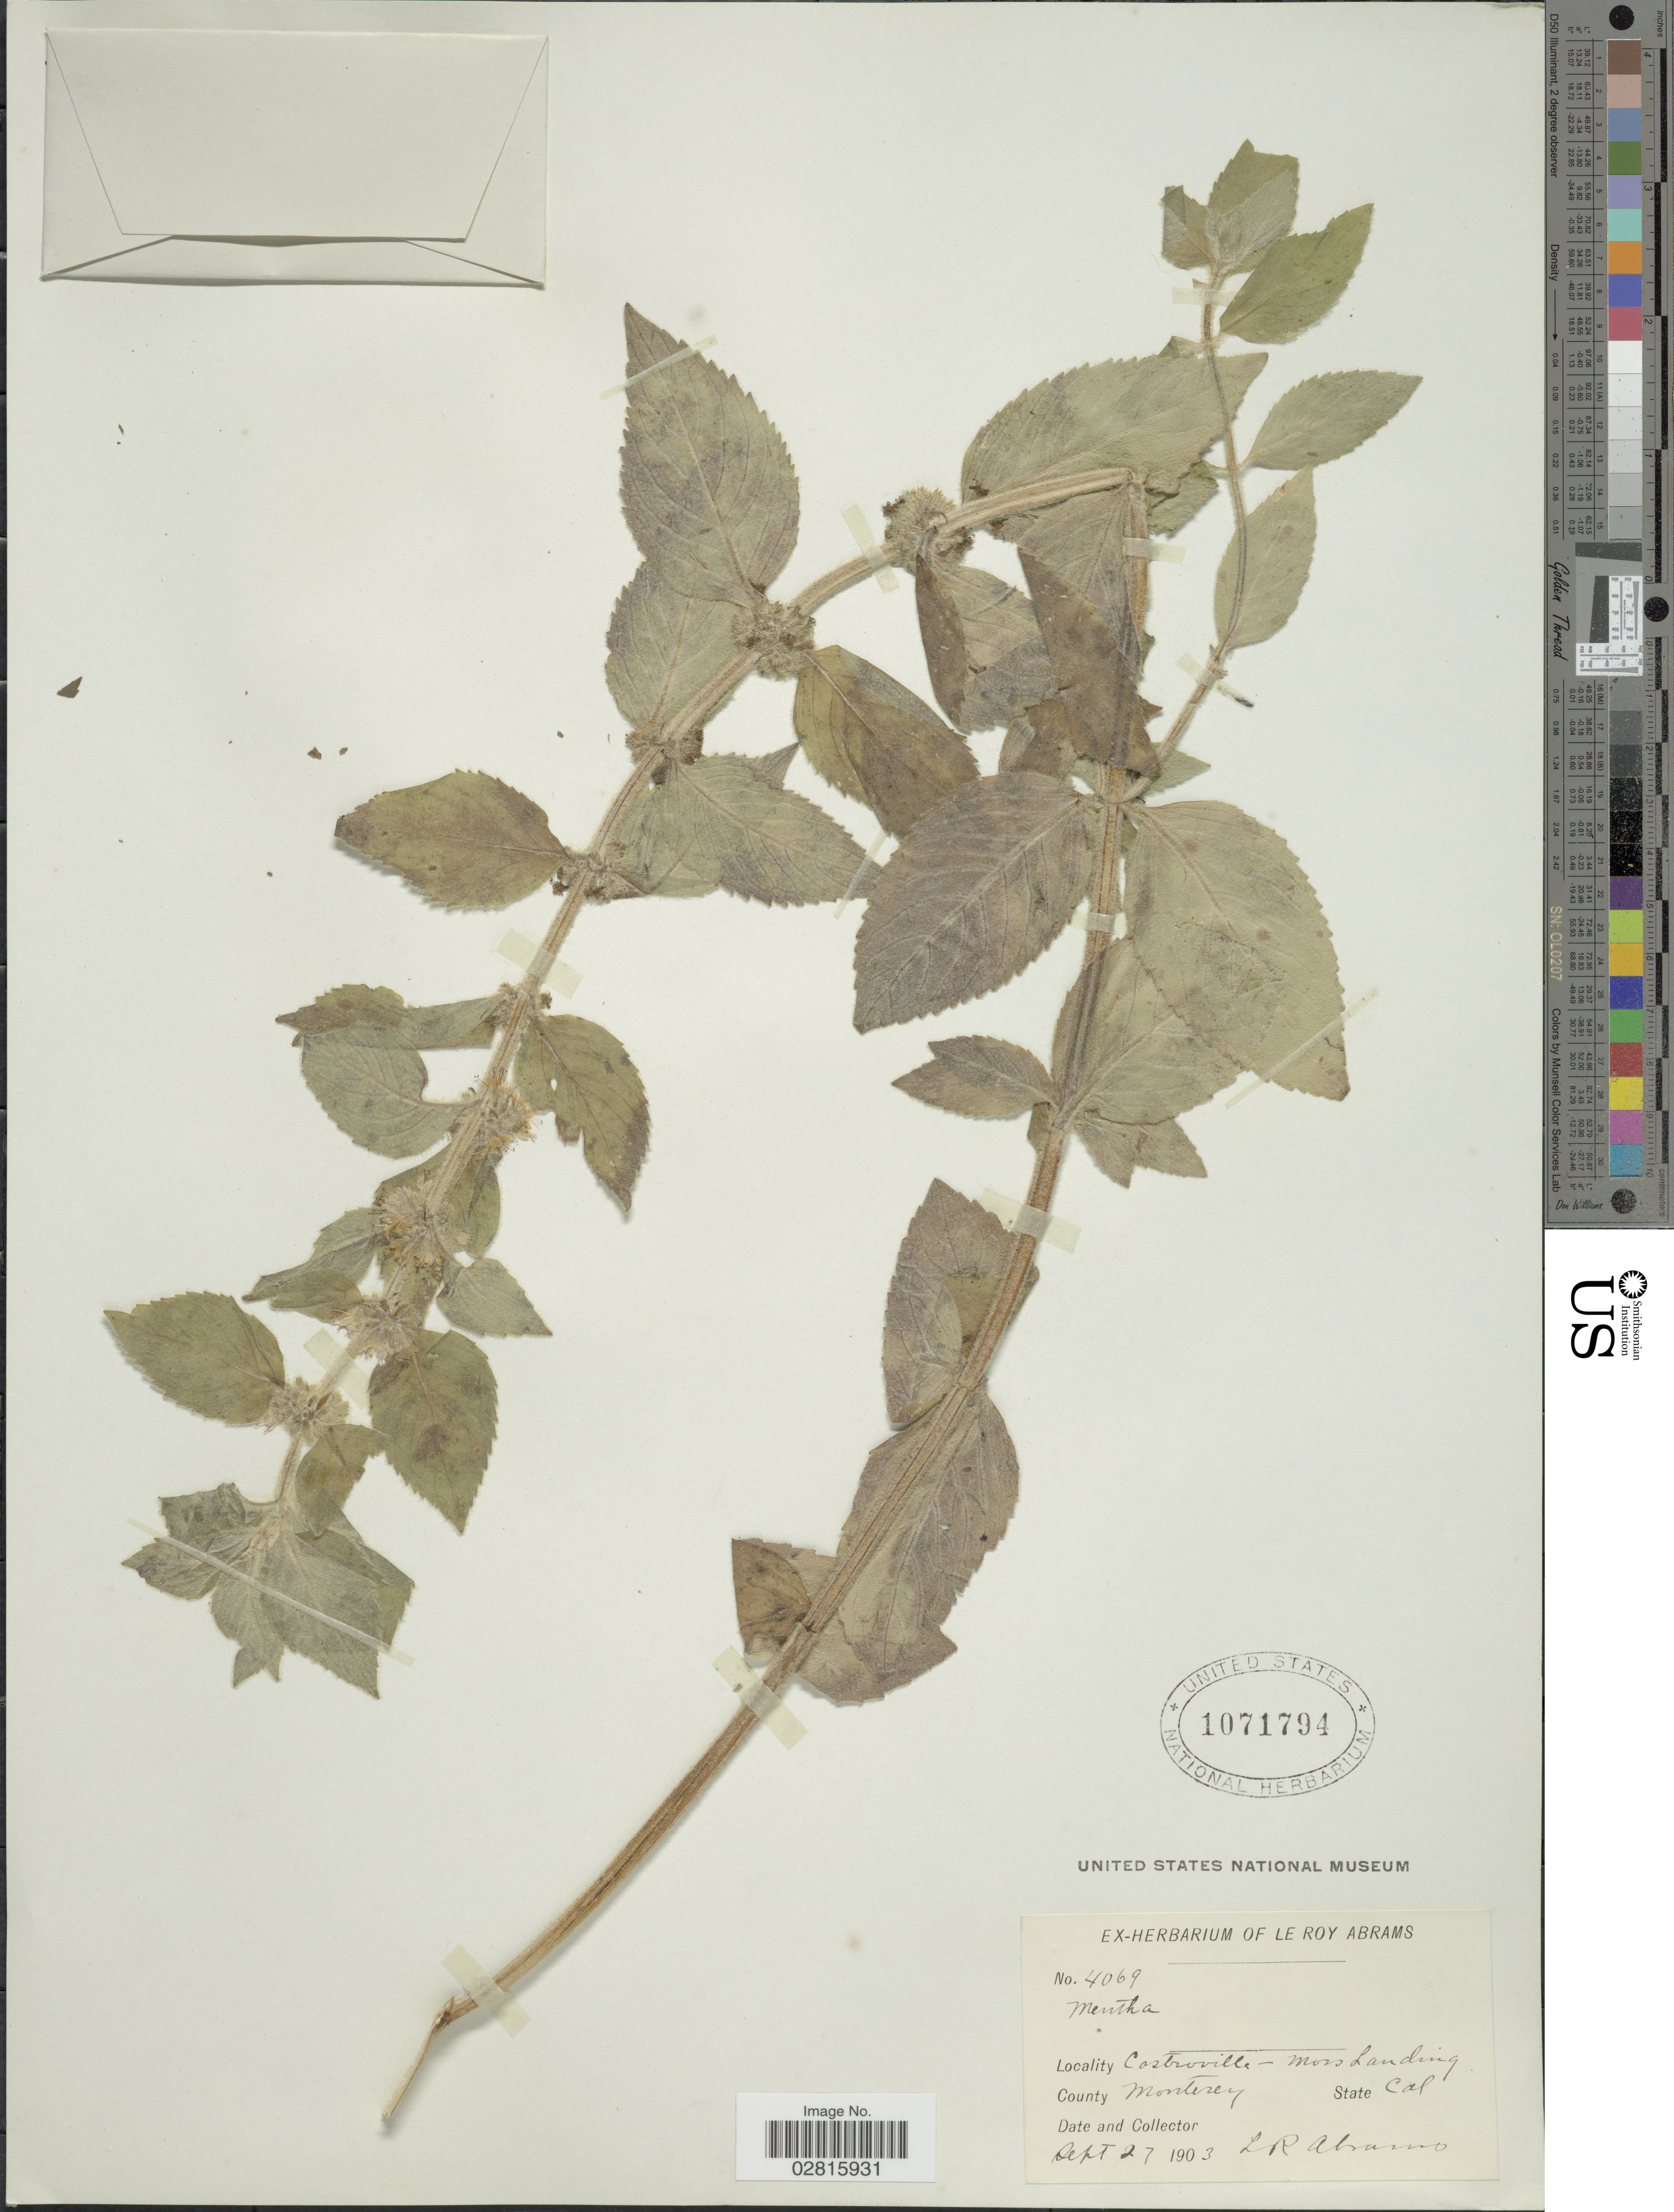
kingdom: Plantae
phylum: Tracheophyta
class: Magnoliopsida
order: Lamiales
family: Lamiaceae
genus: Mentha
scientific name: Mentha sp.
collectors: L. Abrams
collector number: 4069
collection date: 1903-09-27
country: United States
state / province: California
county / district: Monterey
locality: Costerville - Moss Landing. County Monterey. State Cal.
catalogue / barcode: US 1071794